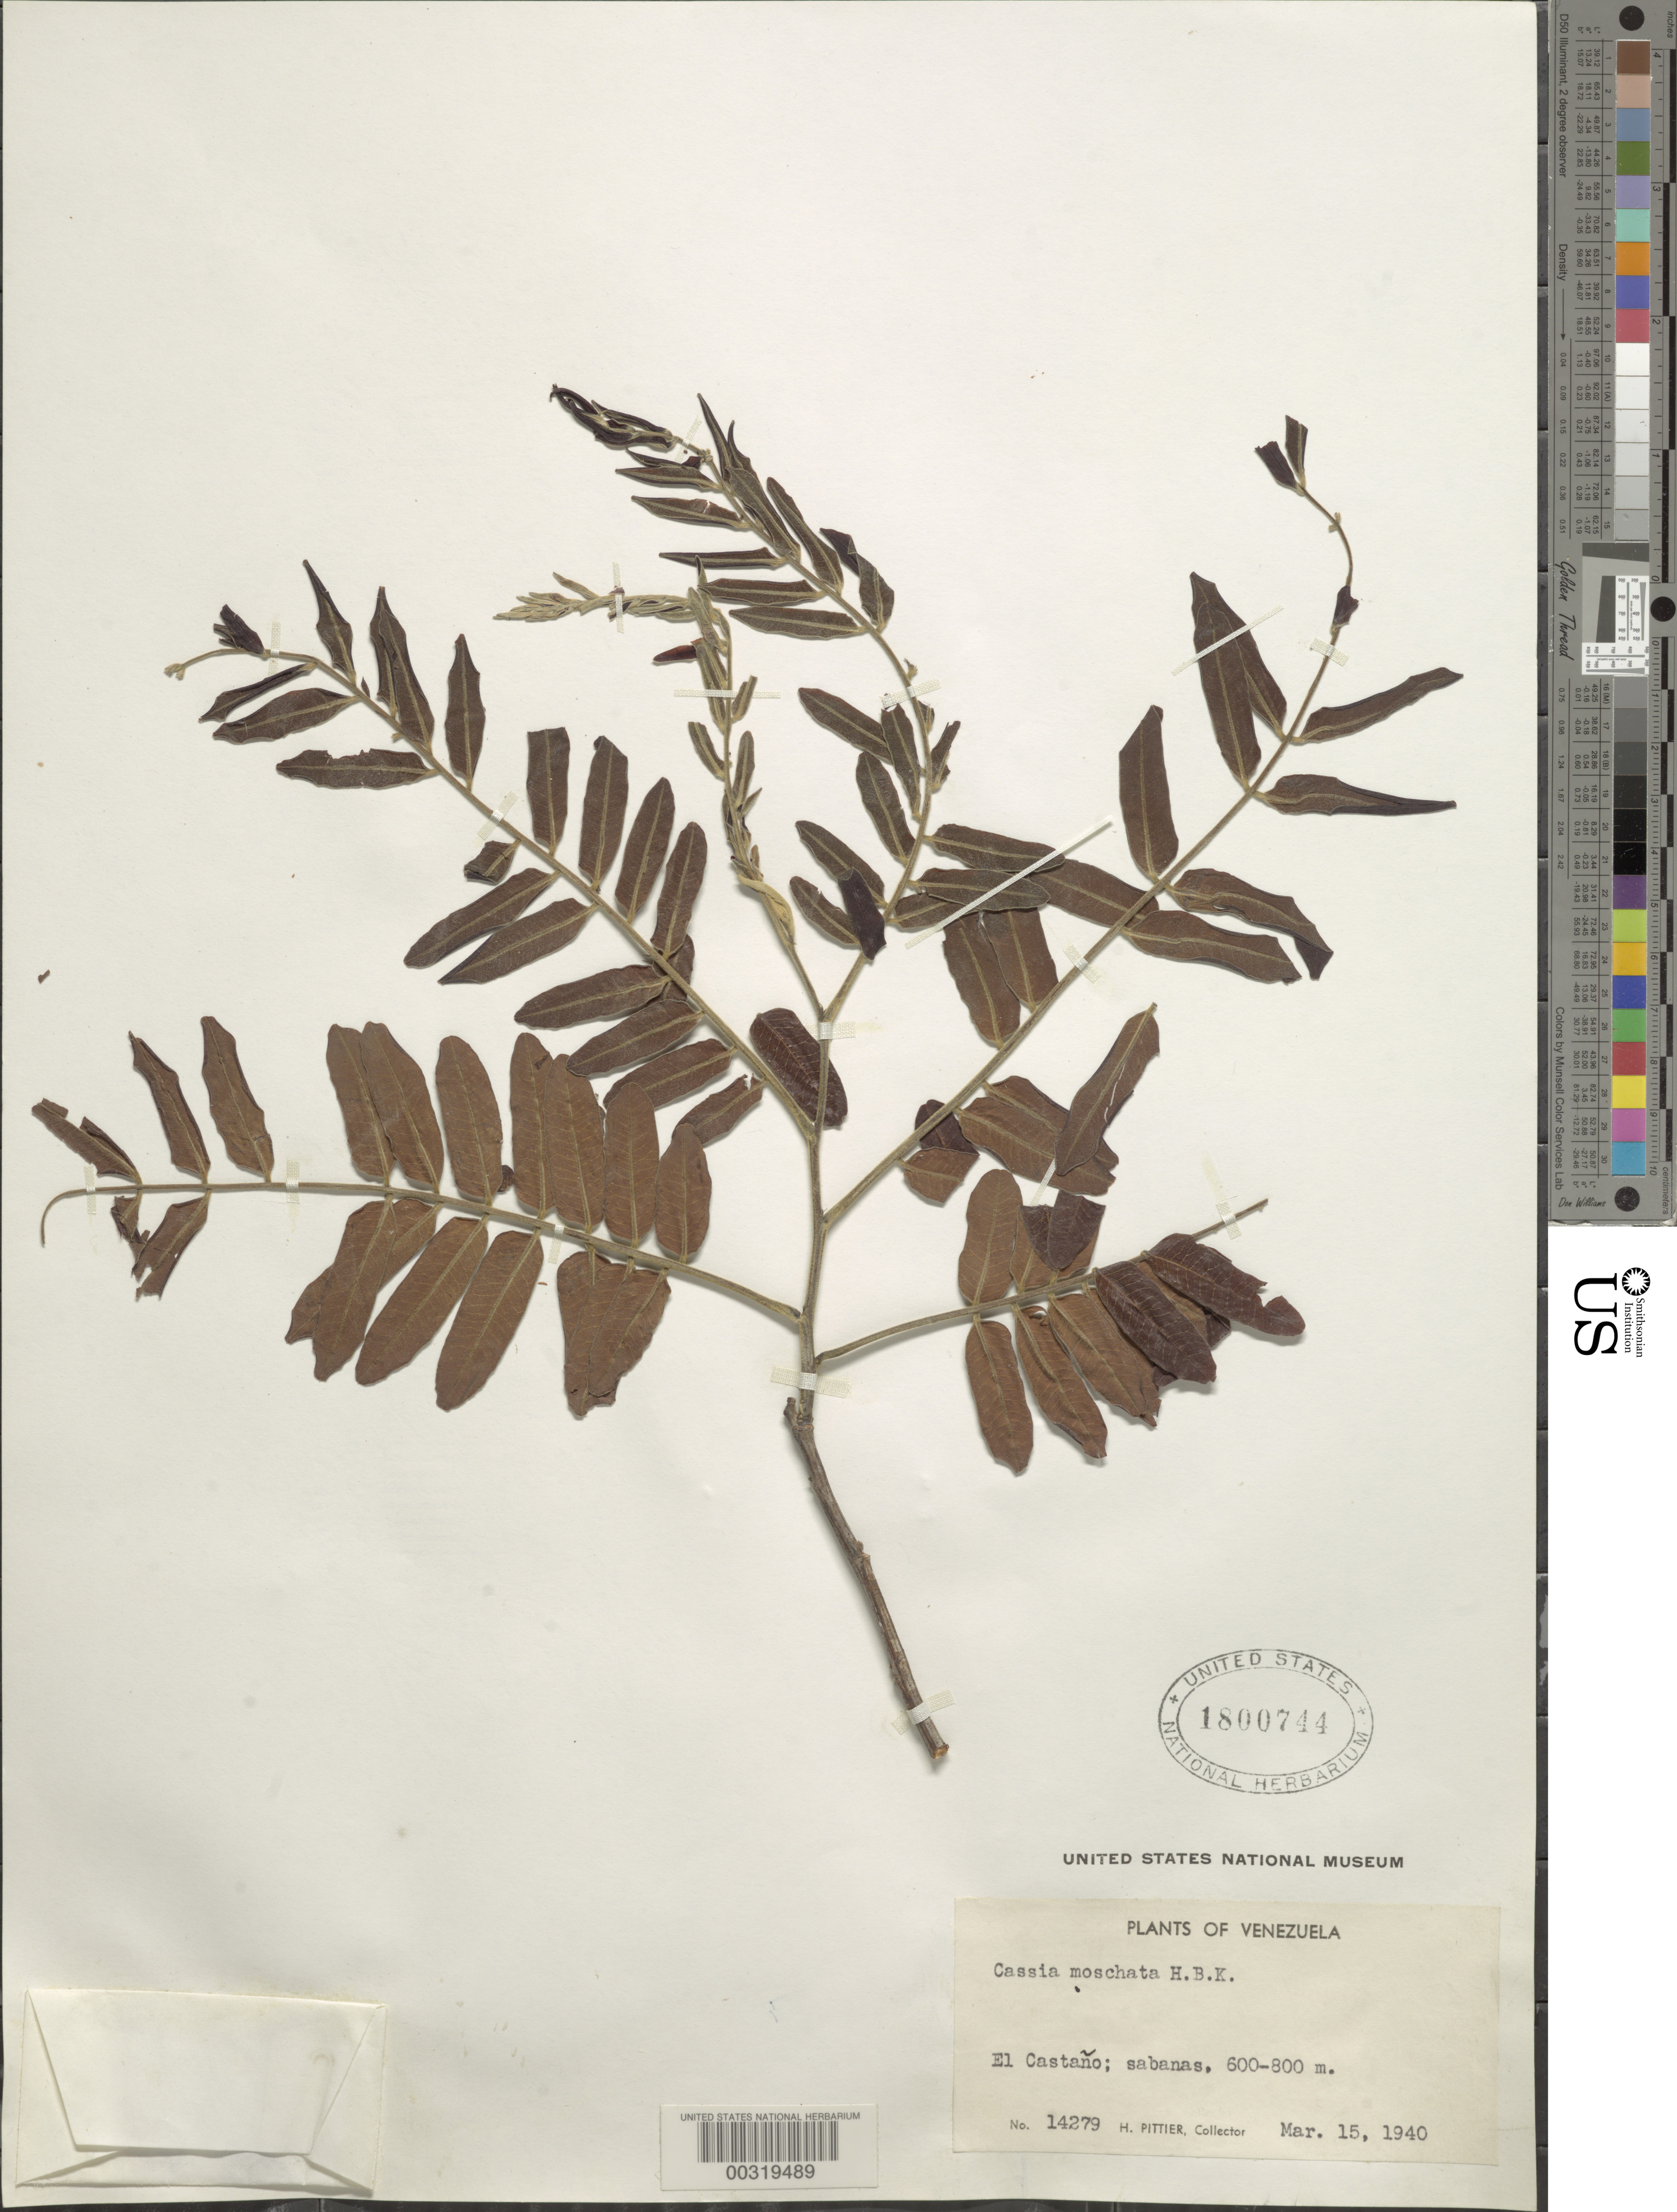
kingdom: Plantae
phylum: Tracheophyta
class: Magnoliopsida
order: Fabales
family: Fabaceae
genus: Cassia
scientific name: Cassia moschata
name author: Kunth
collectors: H. F. Pittier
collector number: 14279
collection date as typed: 15 Mar 1940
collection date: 1940-03-15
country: Venezuela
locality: El castano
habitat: Savanna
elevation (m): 600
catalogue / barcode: US 1800744